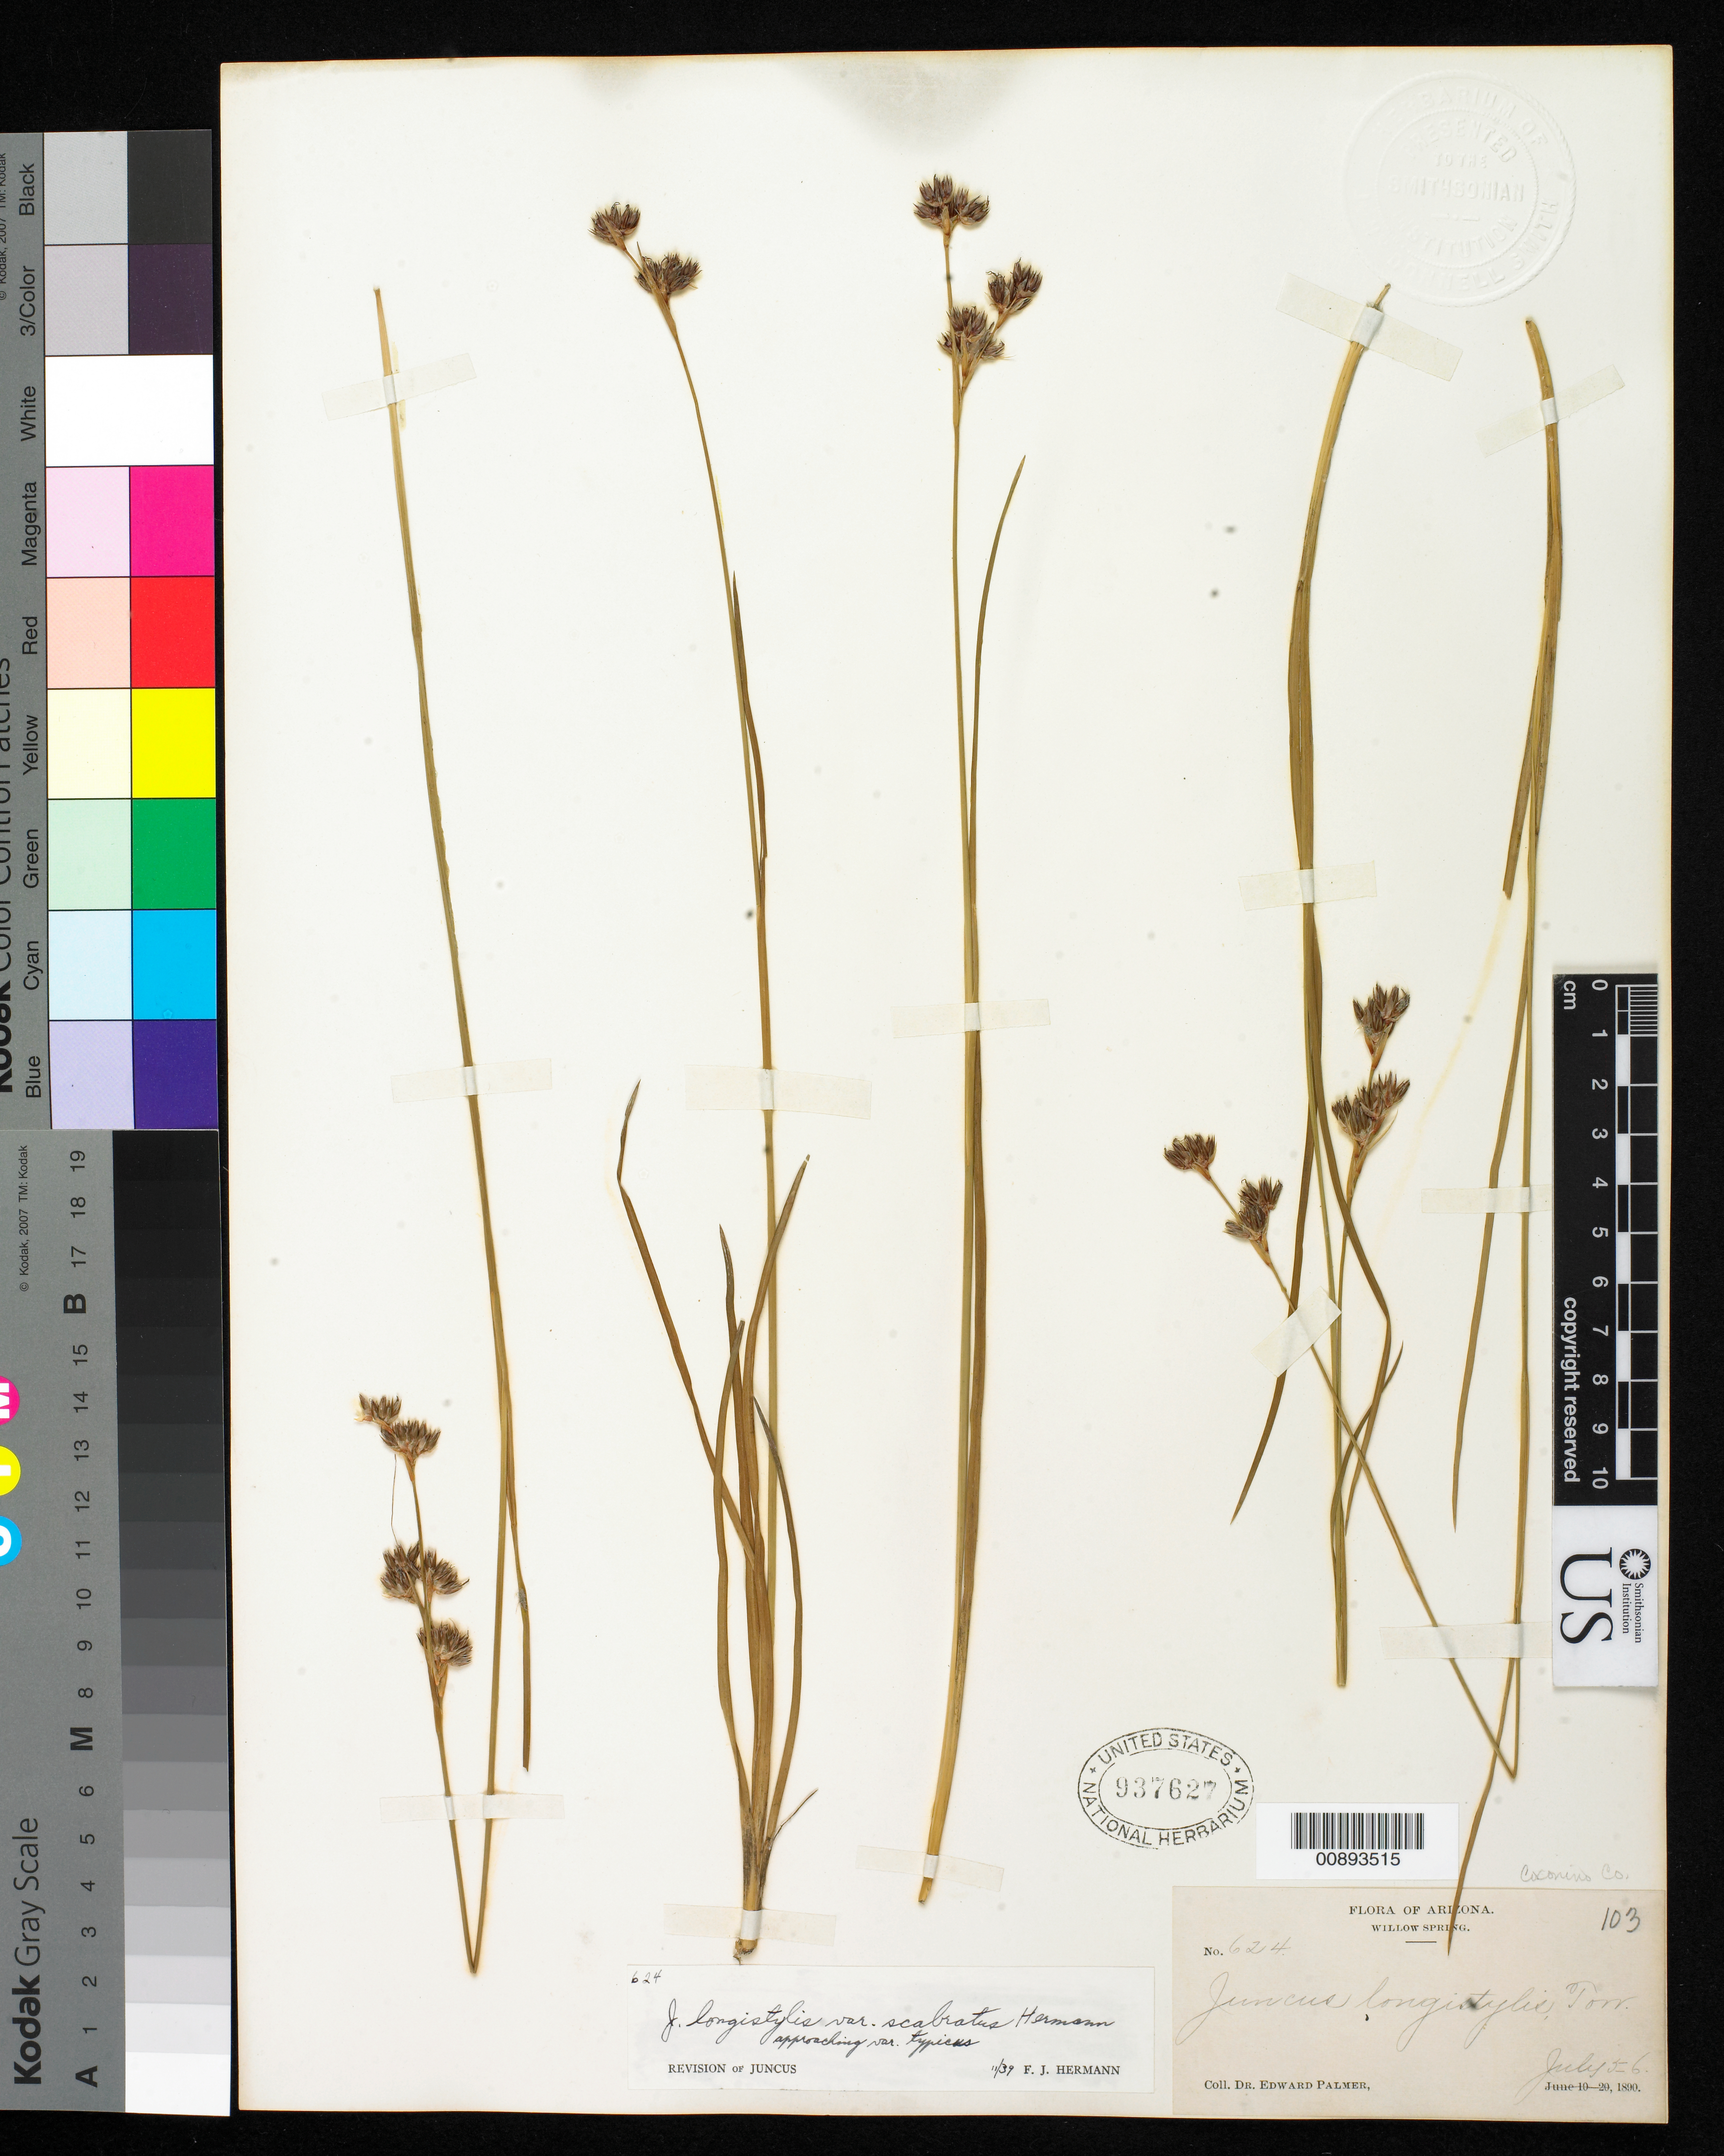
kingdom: Plantae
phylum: Tracheophyta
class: Liliopsida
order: Poales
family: Juncaceae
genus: Juncus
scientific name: Juncus longistylis var. scabratus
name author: F.J. Herm.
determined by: Hermann, F. J.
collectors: E. Palmer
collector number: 624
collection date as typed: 05 Jul 1890 to 06 Jul 1890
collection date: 1890-07-05/1890-07-06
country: United States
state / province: Arizona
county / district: Coconino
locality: Willow Spring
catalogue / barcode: US 937627